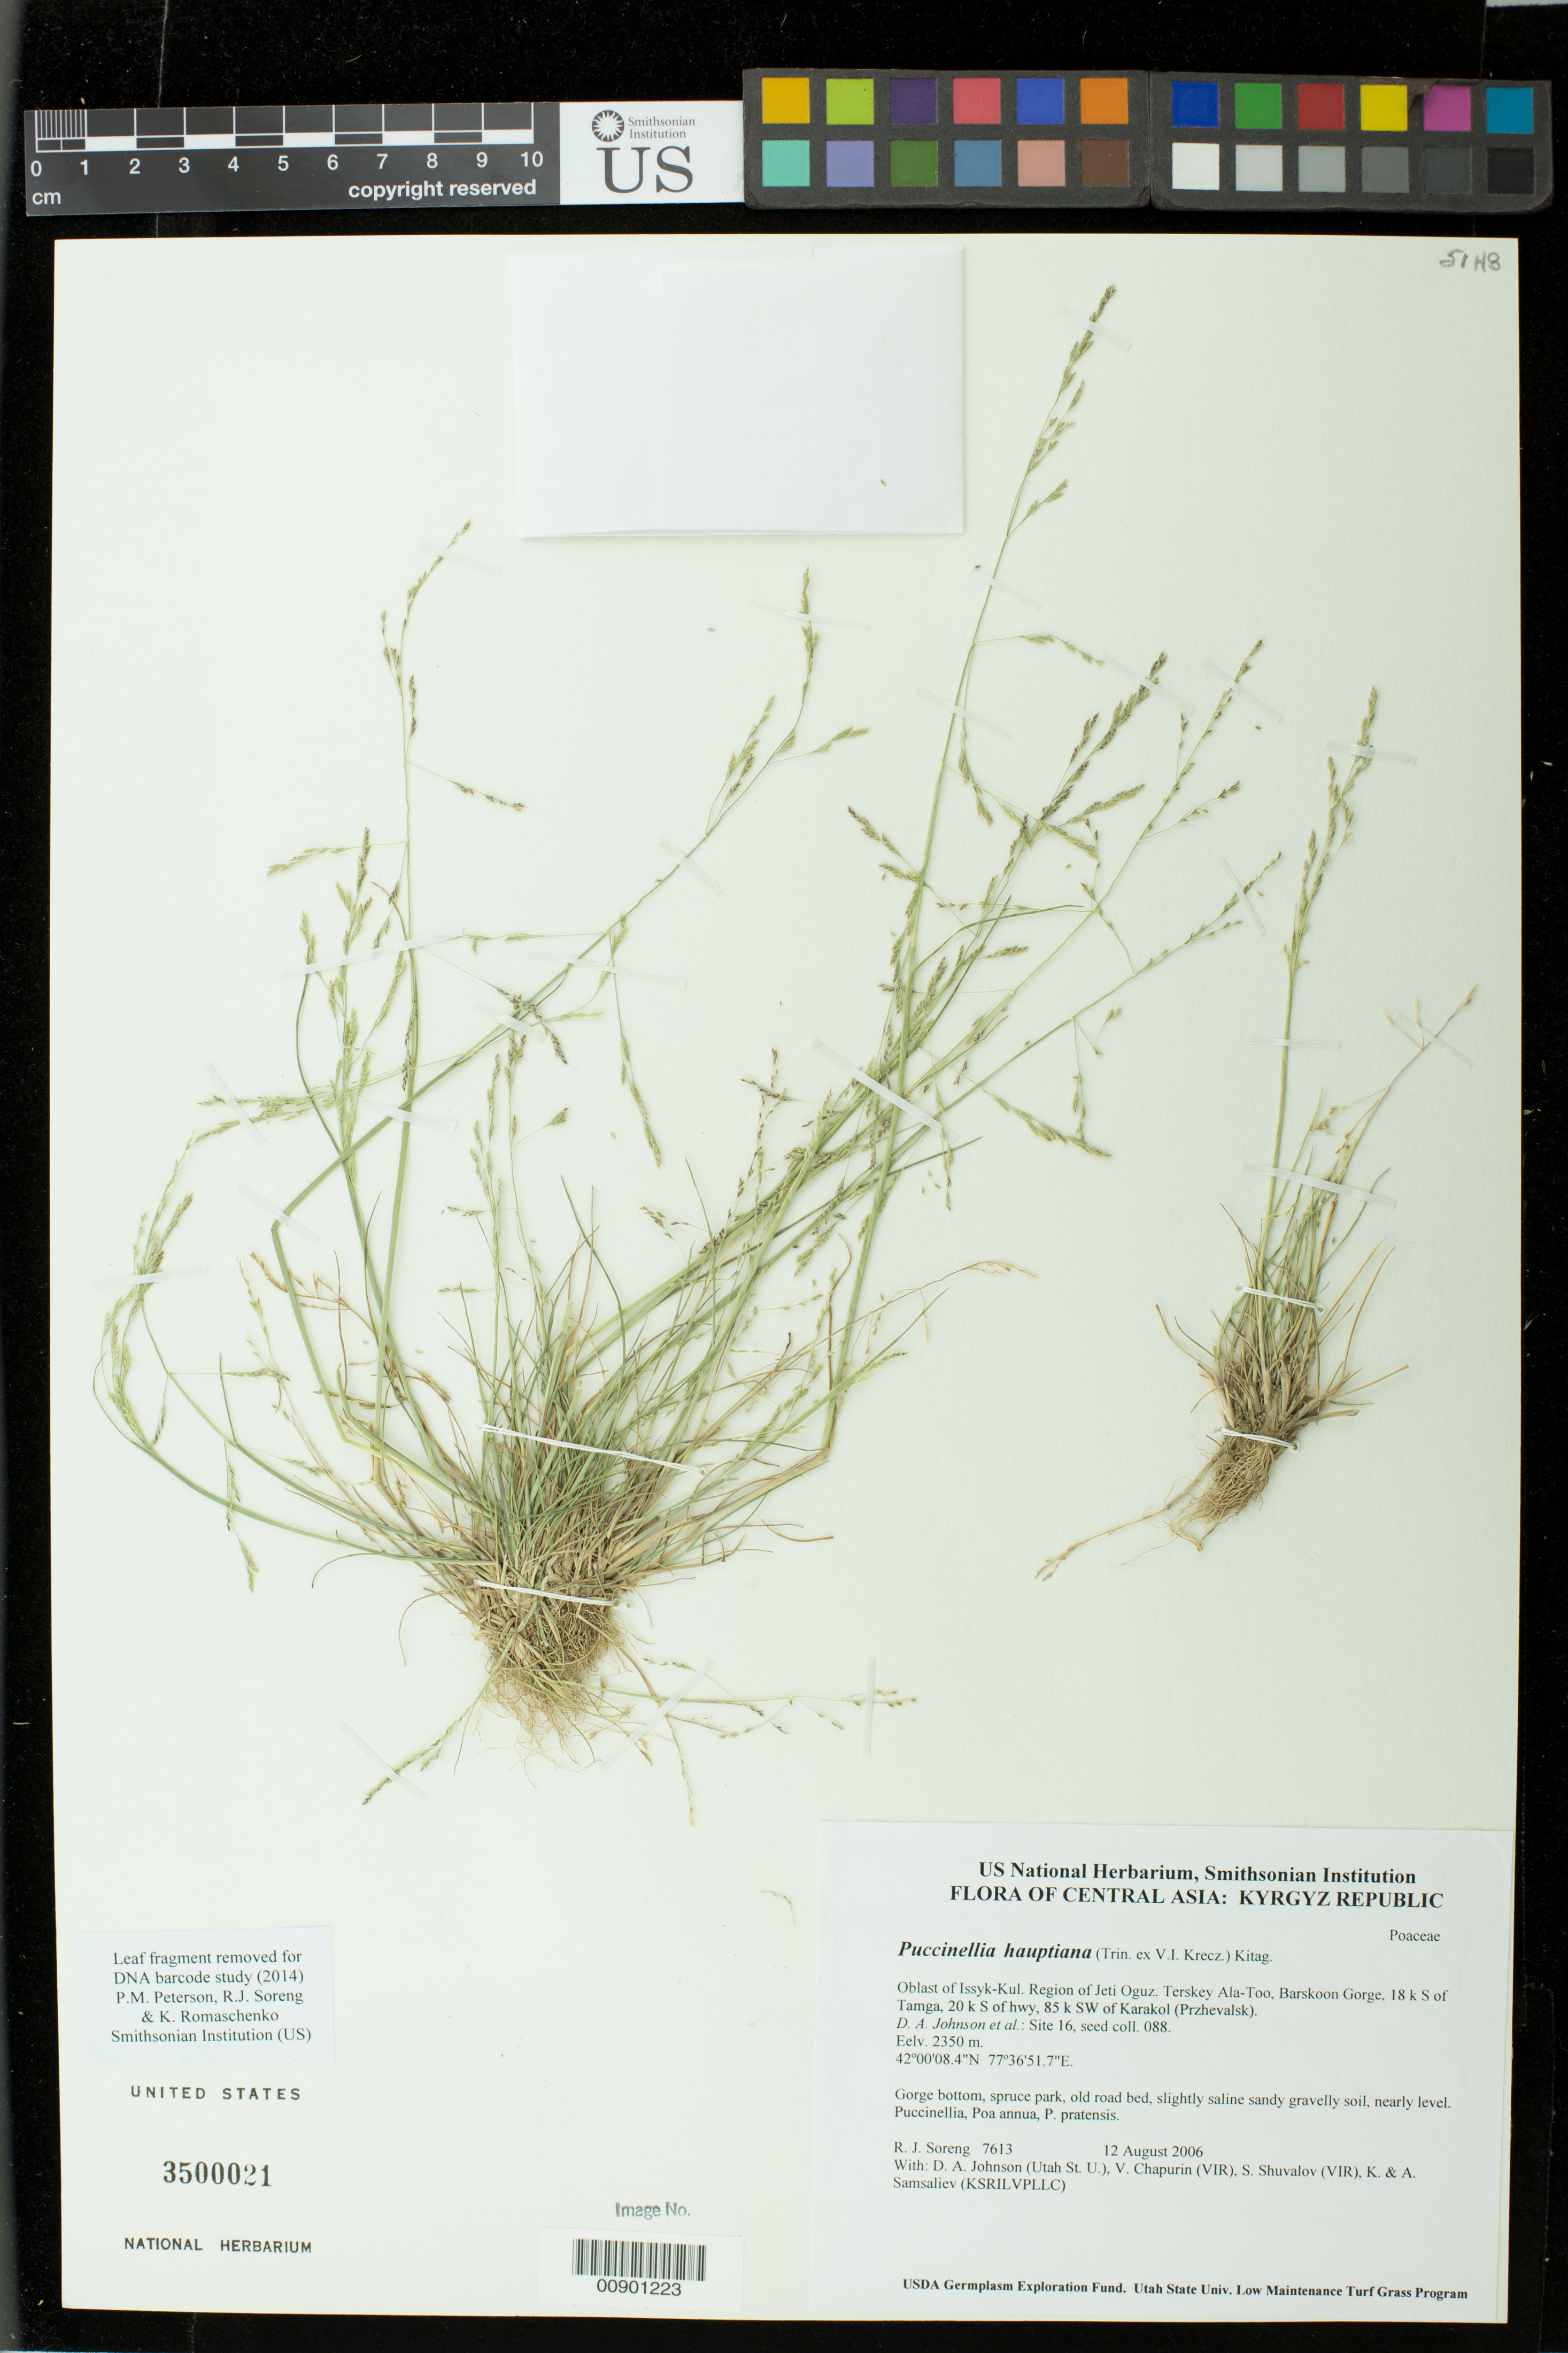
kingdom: Plantae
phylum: Tracheophyta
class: Liliopsida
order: Poales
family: Poaceae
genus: Puccinellia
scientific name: Puccinellia hauptiana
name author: (Trin. ex V.I. Krecz.) Kitag.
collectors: R. J. Soreng, D. Johnson, S. Shuvalov, V. Chapurin, K. Samsaliev & A. Samsaliev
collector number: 7613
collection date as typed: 12 Aug 2006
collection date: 2006-08-12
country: Kyrgyzstan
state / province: Ysyk-Kol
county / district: Jeti Oguz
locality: Terskey Ala-Too, Barskoon Gorge, 18 km S of Tamga, 20 km S of hwy, 85 km SW of Karakol (Przhevalsk).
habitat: Gorge bottom, spruce park, old road bed, slightly saline sandy gravelly soil, nearly level.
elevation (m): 2350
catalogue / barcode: US 3500021